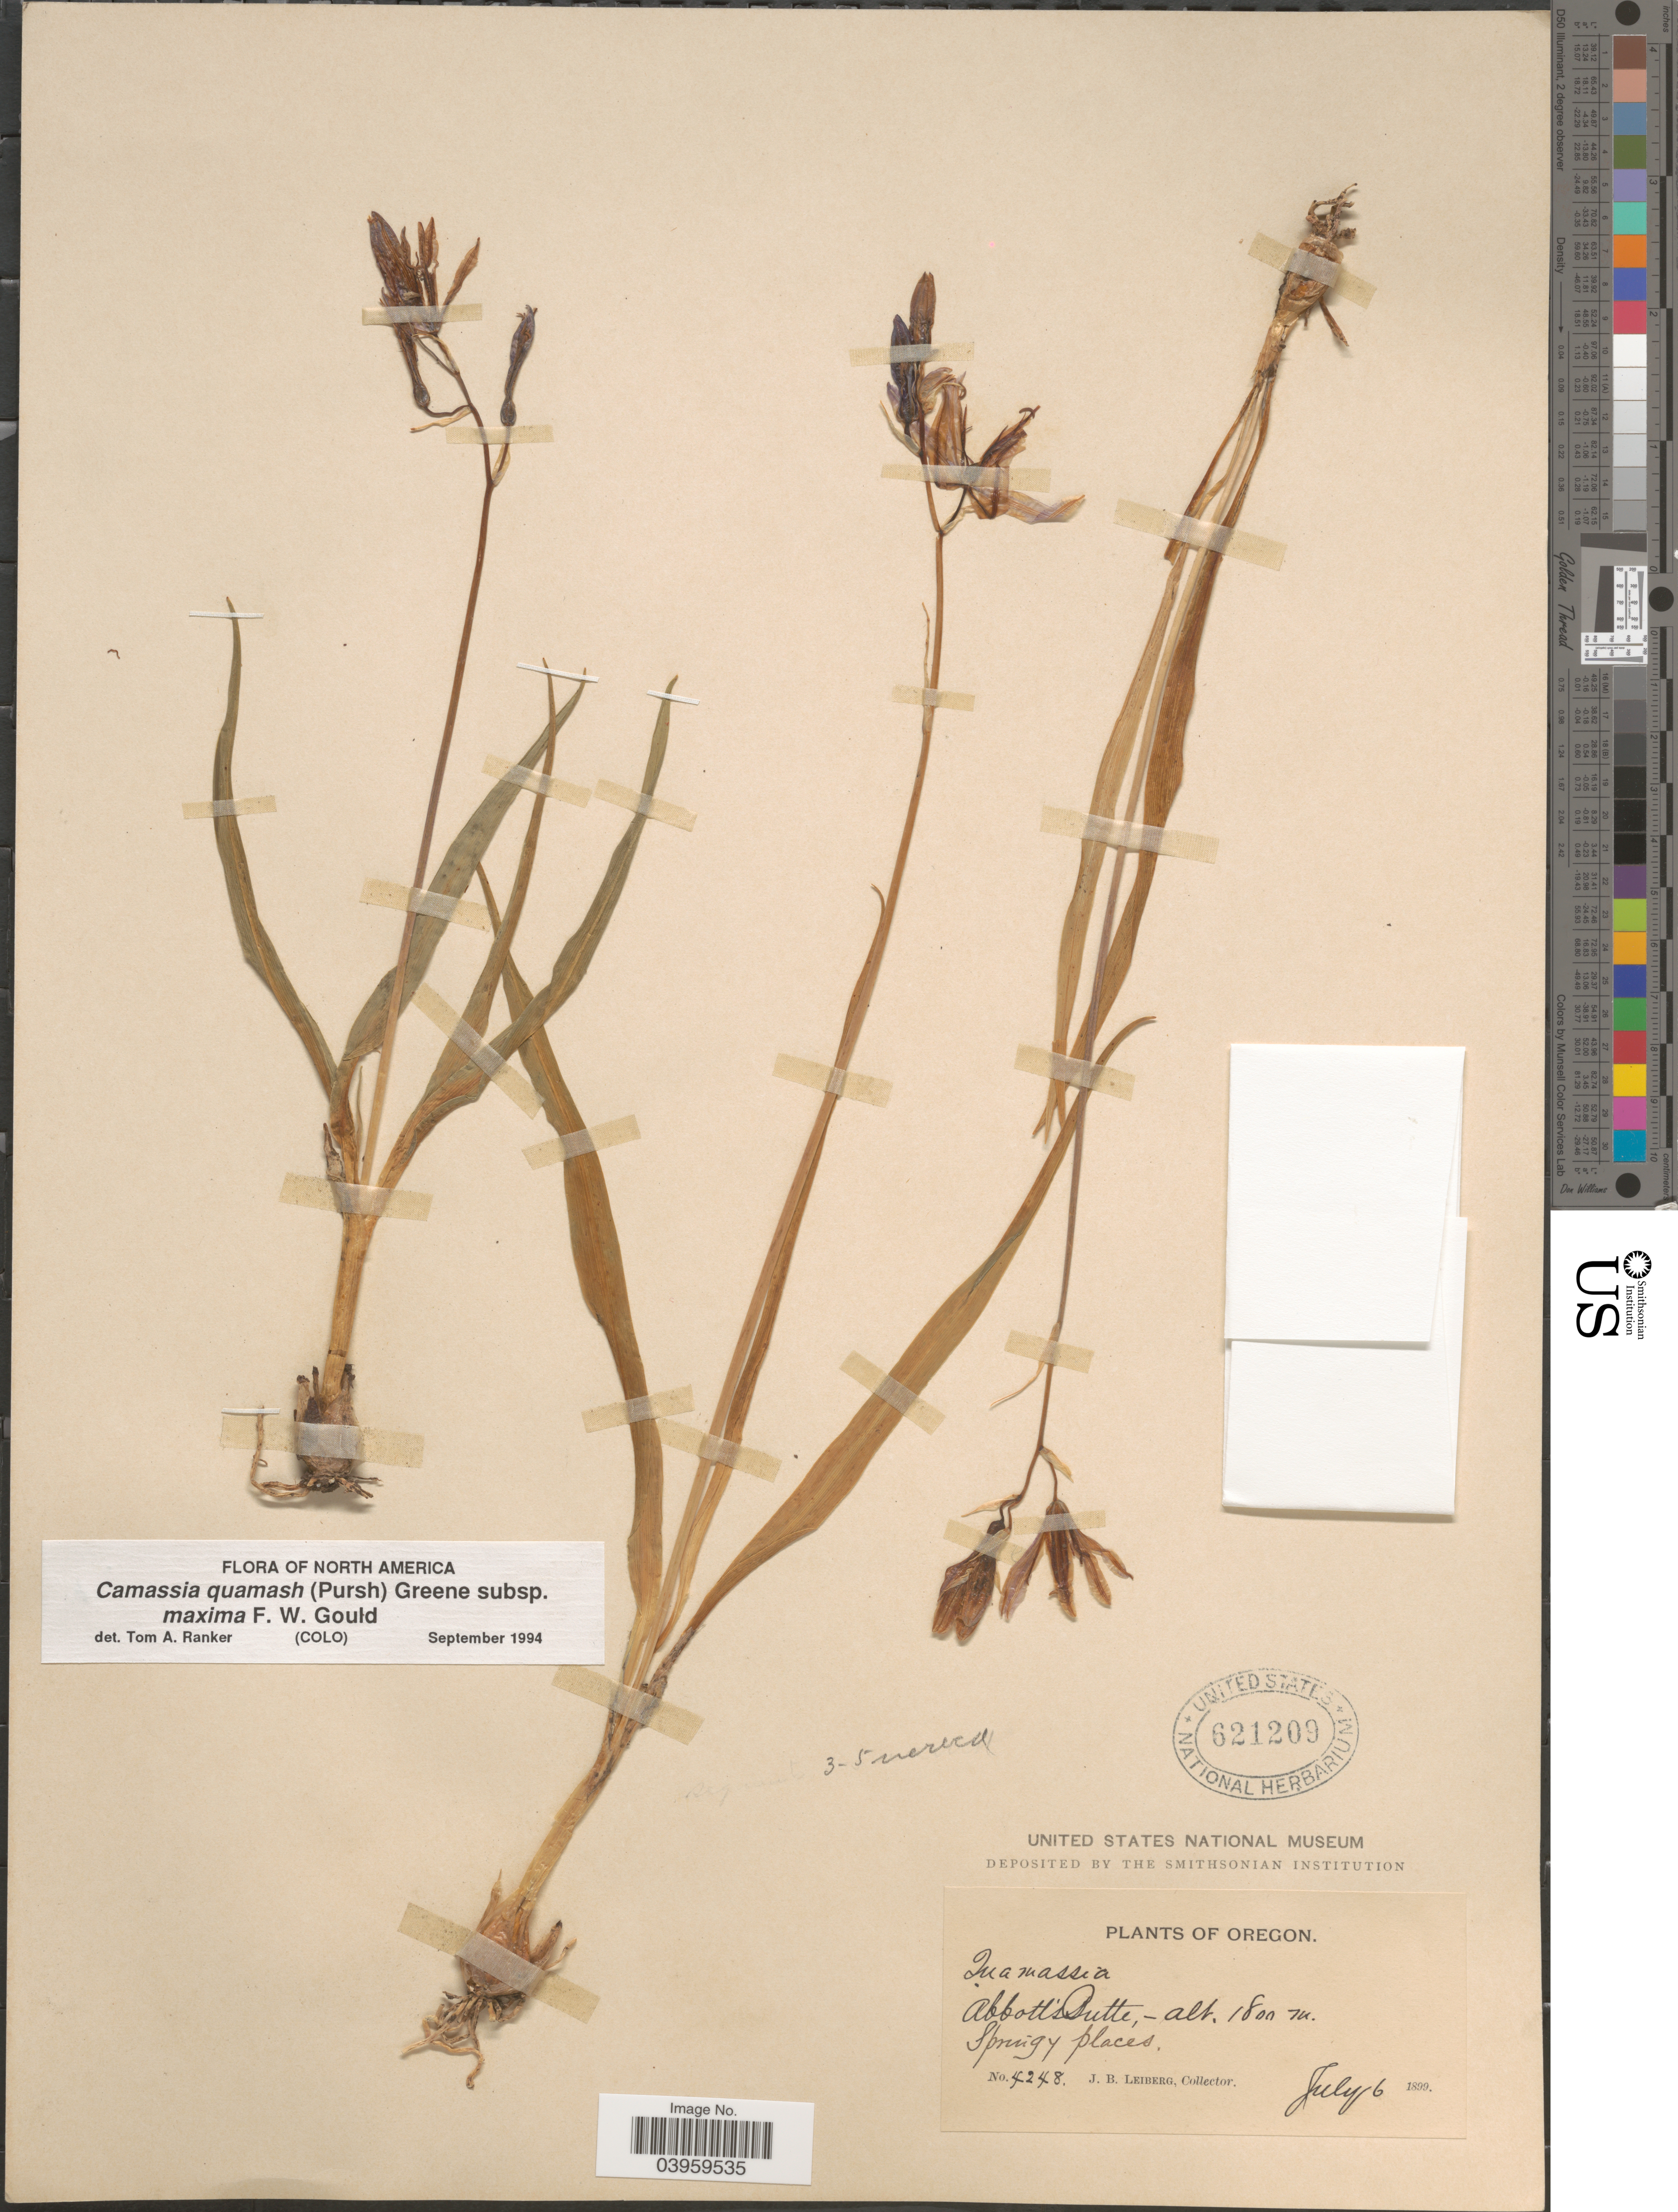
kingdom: Plantae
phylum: Tracheophyta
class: Liliopsida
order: Asparagales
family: Asparagaceae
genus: Camassia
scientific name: Camassia quamash subsp. maxima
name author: Gould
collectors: J. B. Leiberg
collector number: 4248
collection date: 1899-07-06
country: United States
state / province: Oregon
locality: In a massia. Abbott's Butte. Springy places.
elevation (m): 1800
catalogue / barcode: US 621209